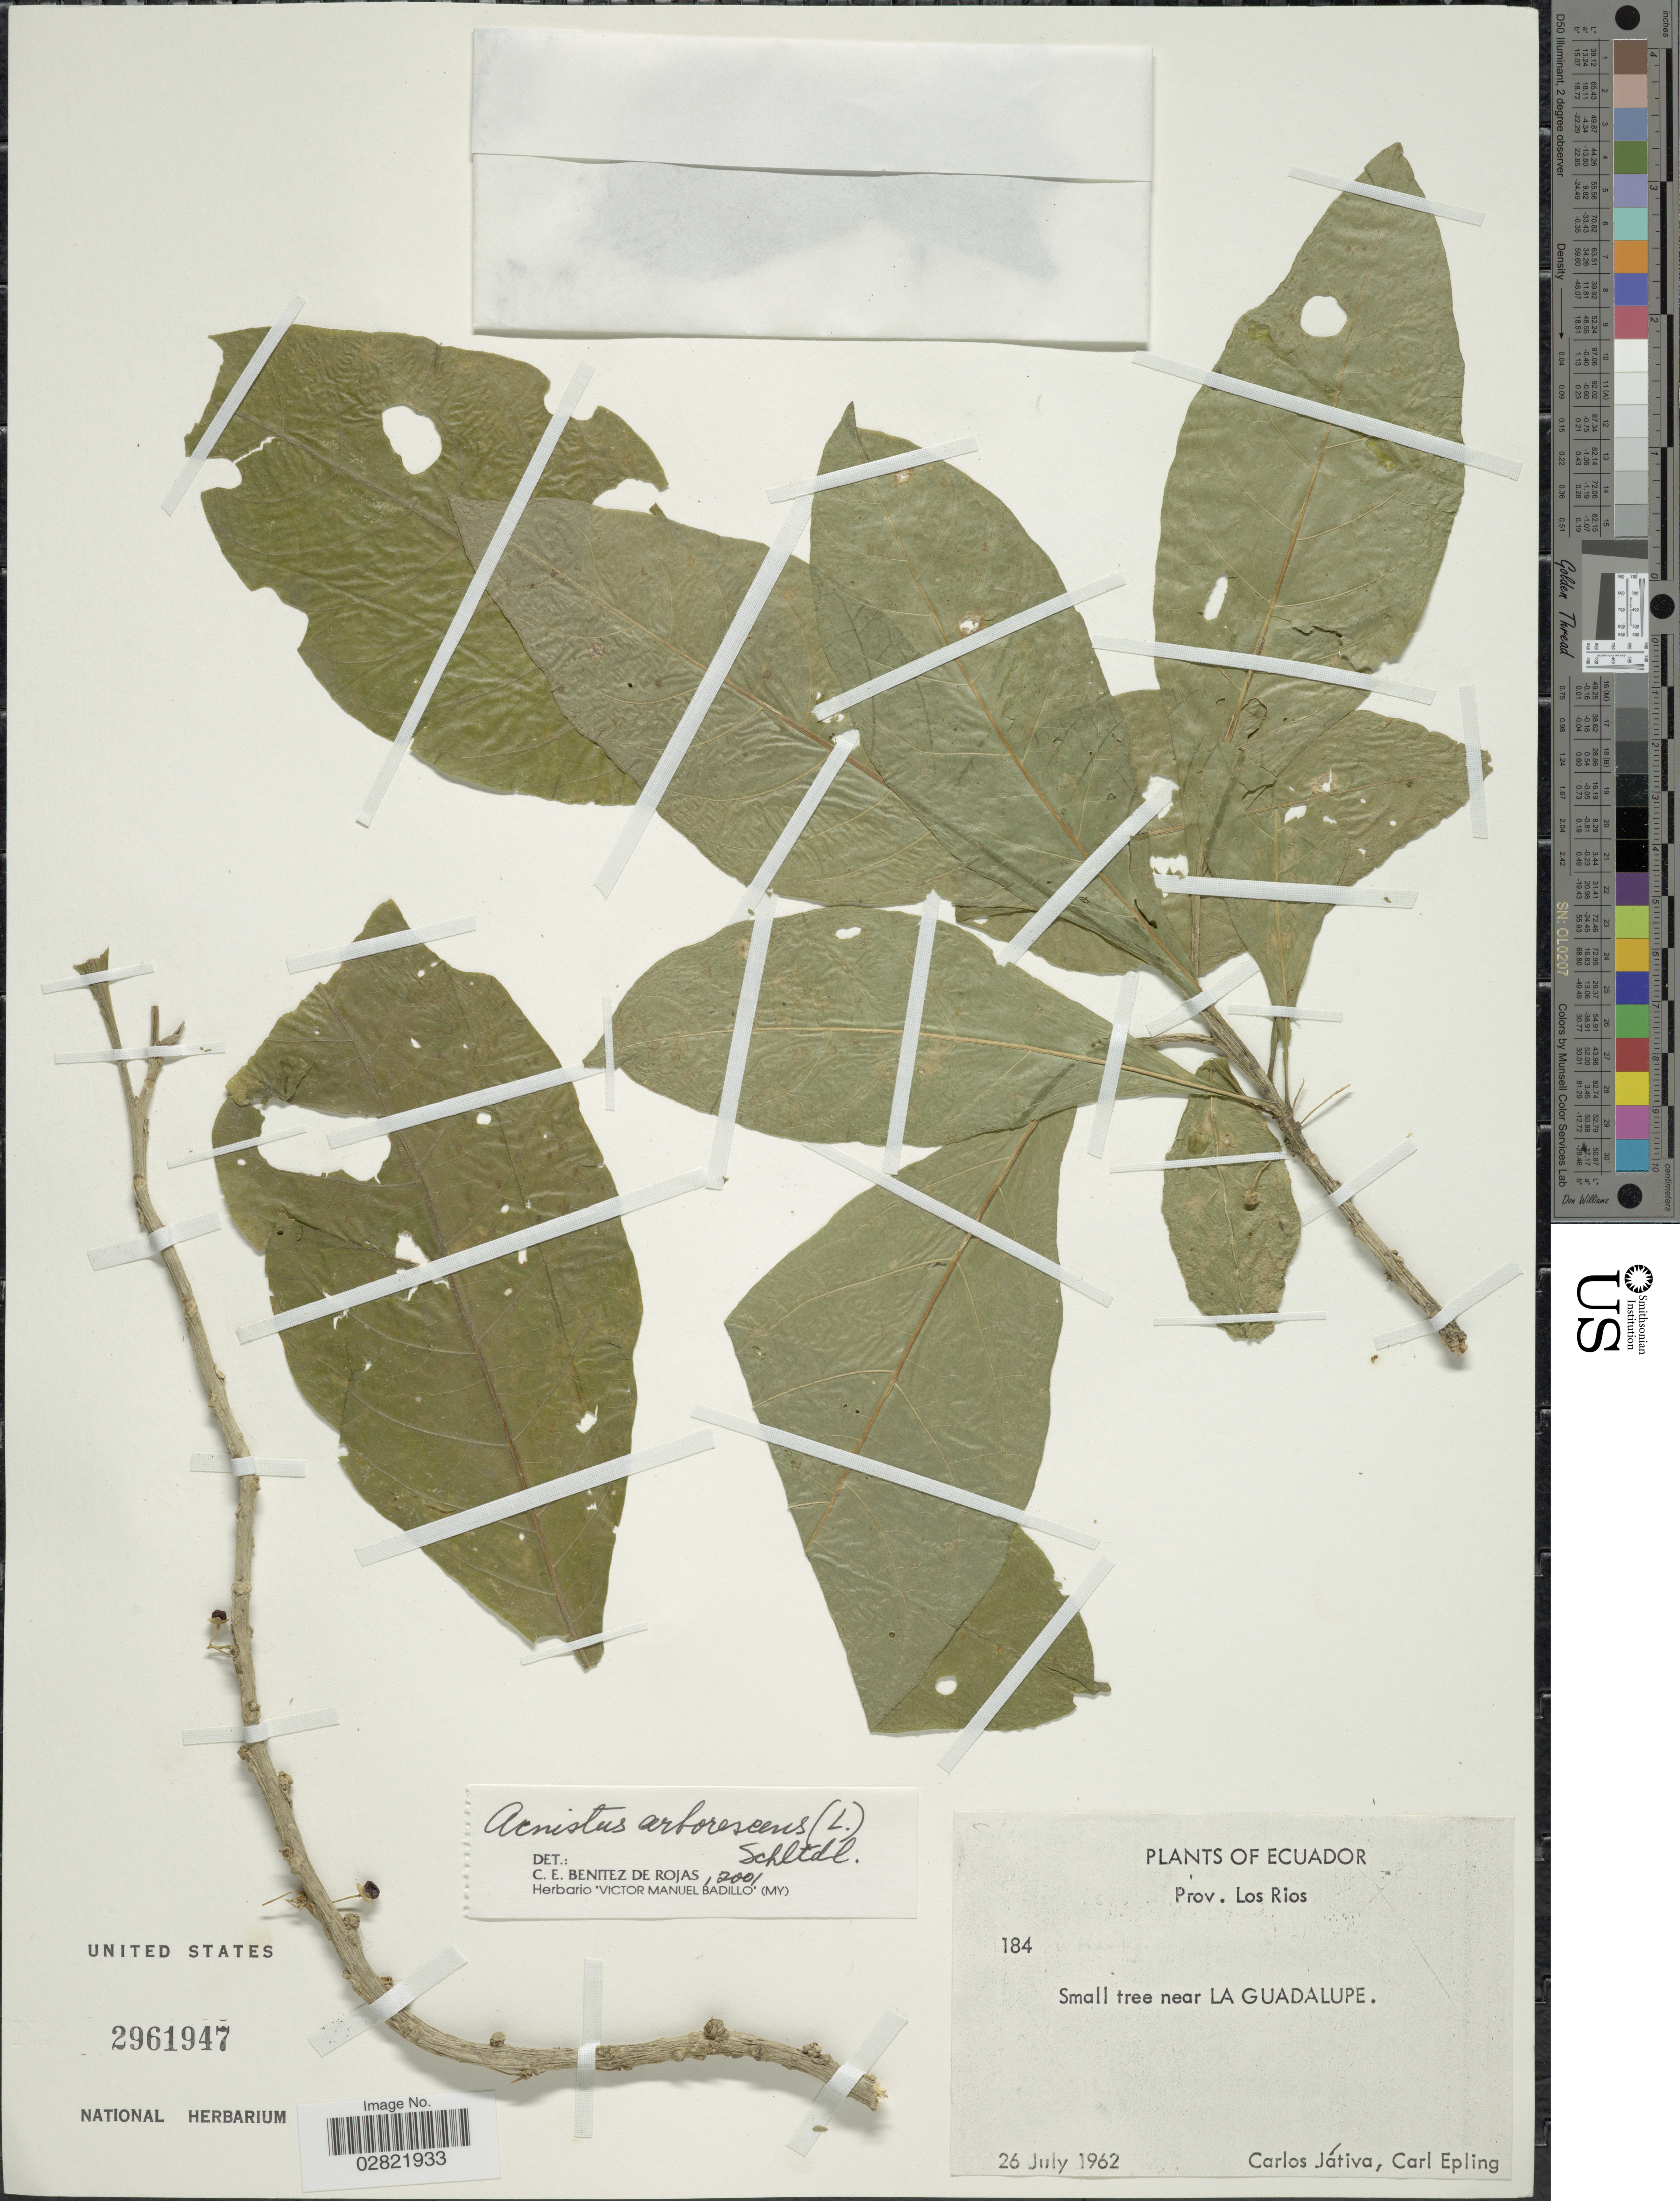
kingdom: Plantae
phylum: Tracheophyta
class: Magnoliopsida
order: Solanales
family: Solanaceae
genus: Acnistus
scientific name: Acnistus arborescens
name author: (L.) Schltdl.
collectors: C. D. Játiva & C. C. Epling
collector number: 184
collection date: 1962-07-26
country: Ecuador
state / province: Los Ríos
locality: Prov. Los Rios, small tree near La Guadalupe.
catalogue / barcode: US 2961947